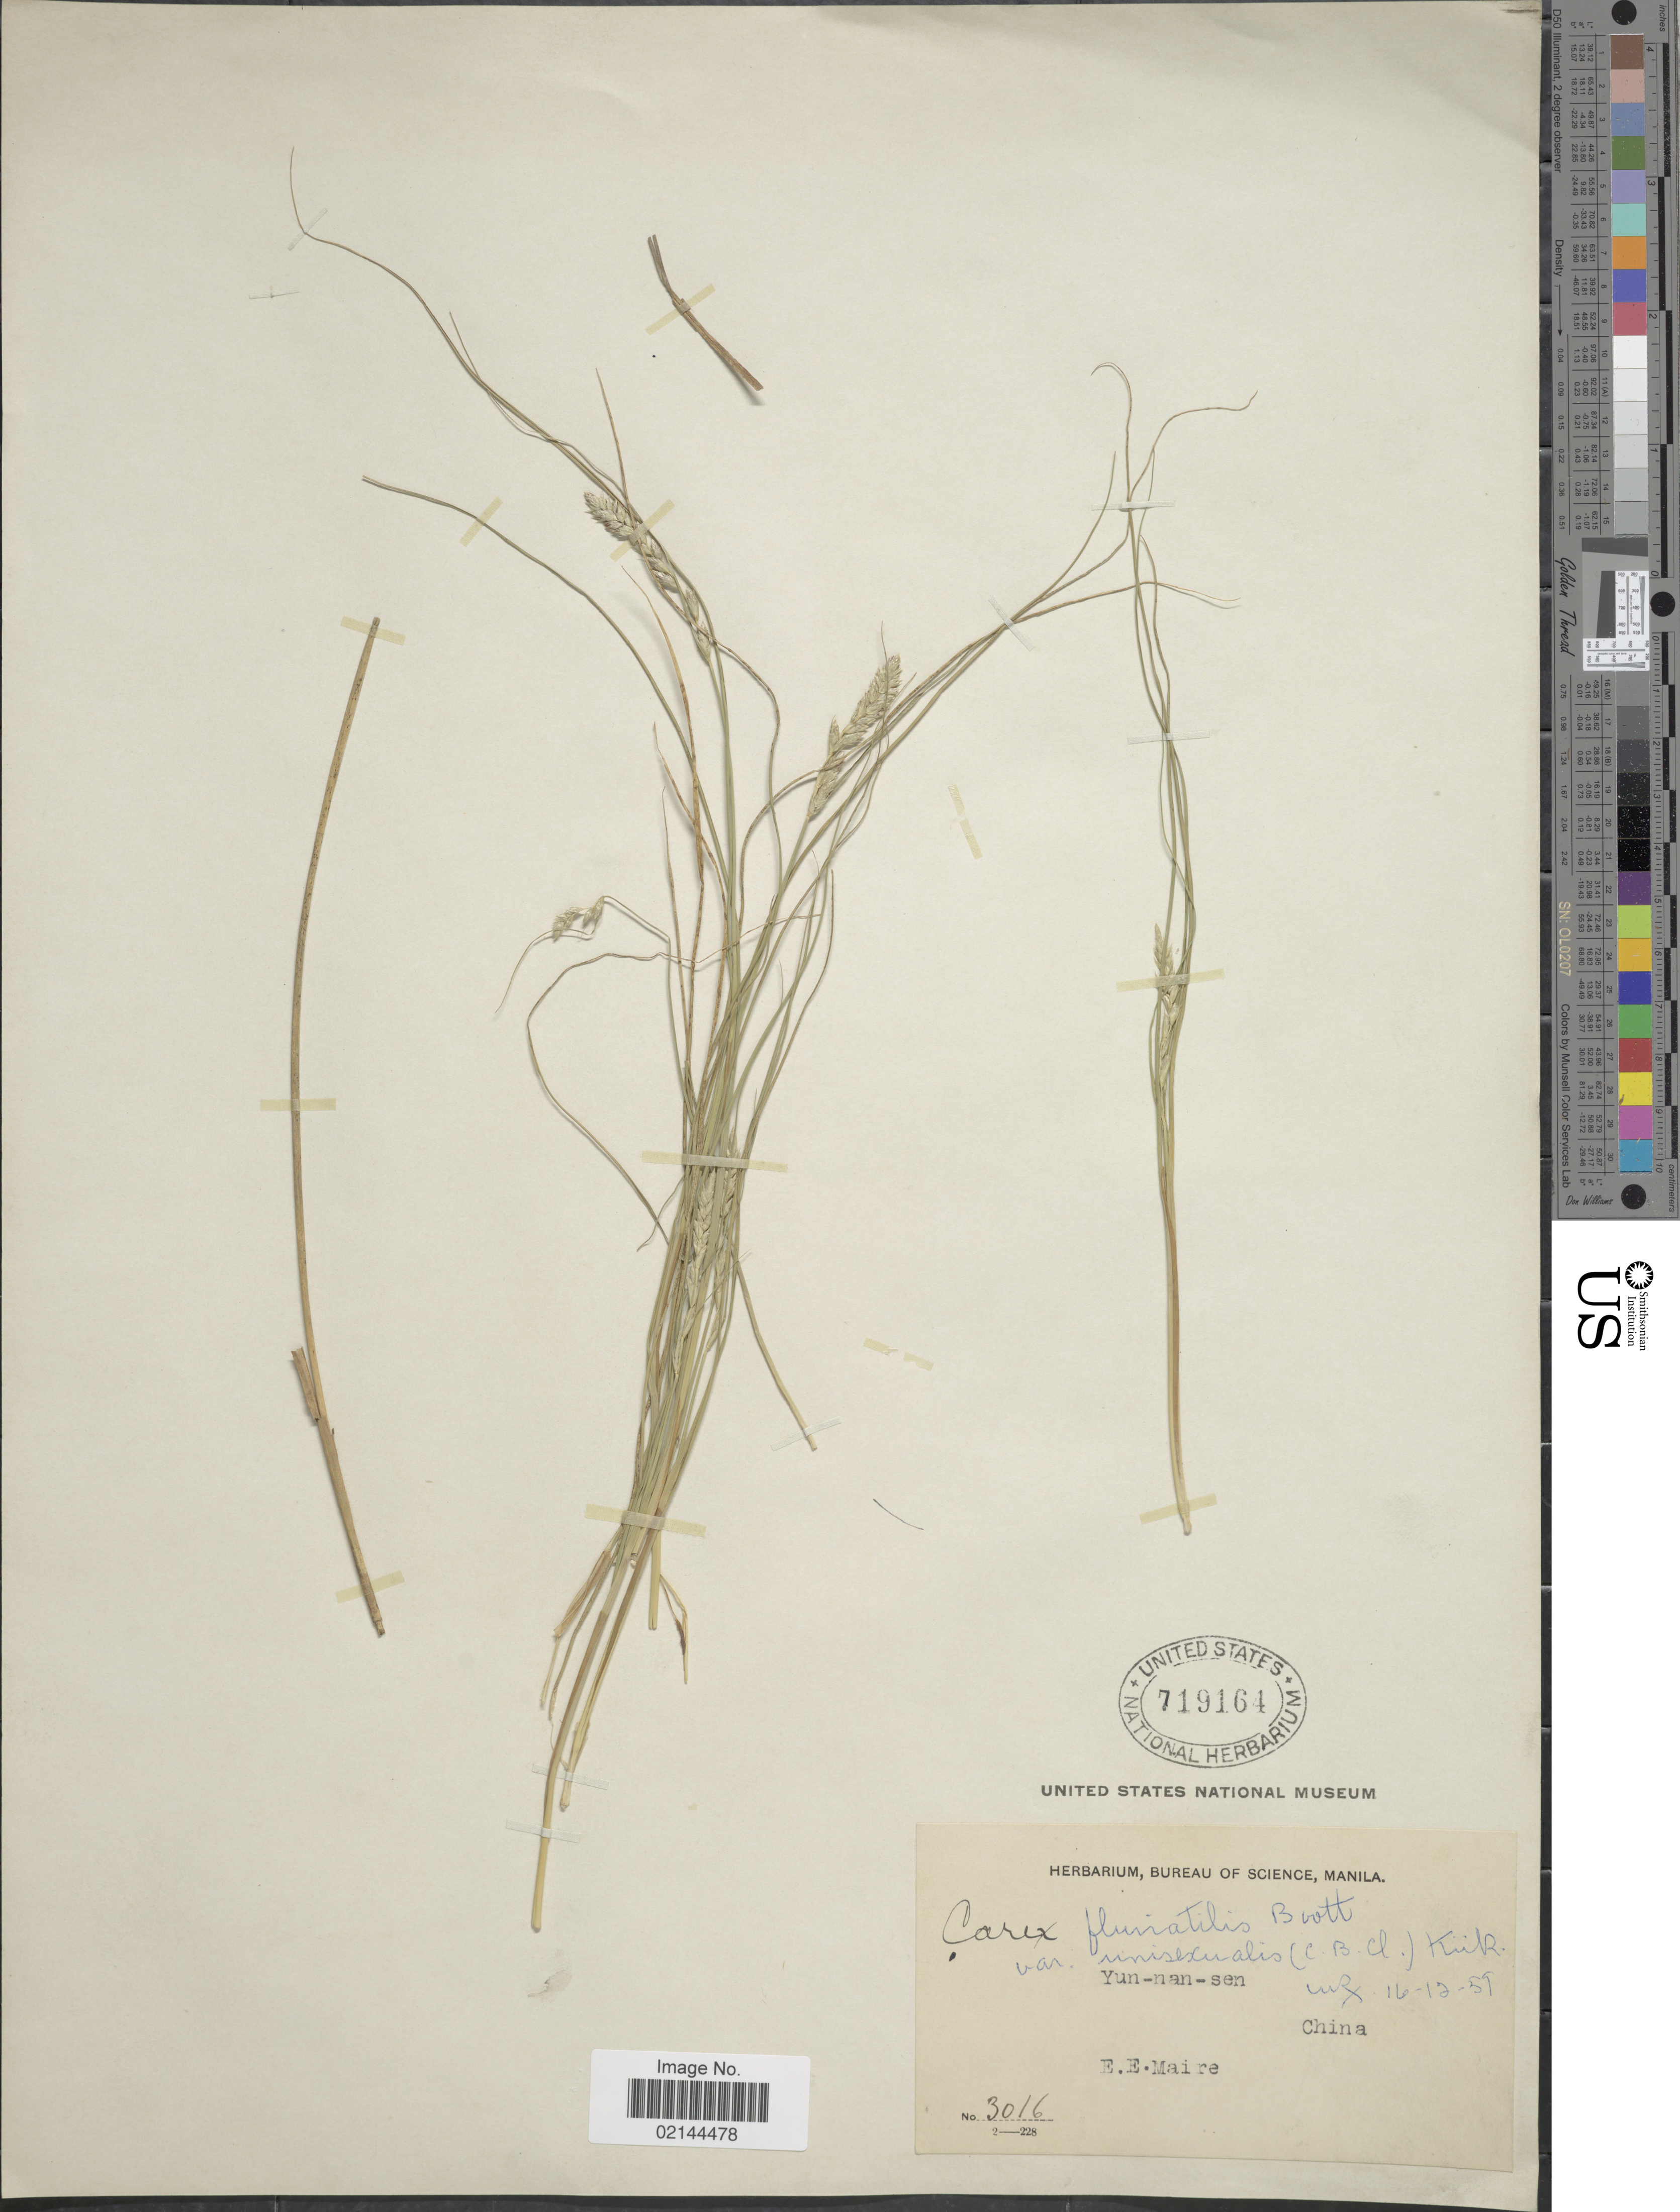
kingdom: Plantae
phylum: Tracheophyta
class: Liliopsida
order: Poales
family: Cyperaceae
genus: Carex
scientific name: Carex fluviatilis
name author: Boott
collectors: E. E. Maire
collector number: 3016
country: China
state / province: Yunnan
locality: Yun-nan-sen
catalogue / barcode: US 719164